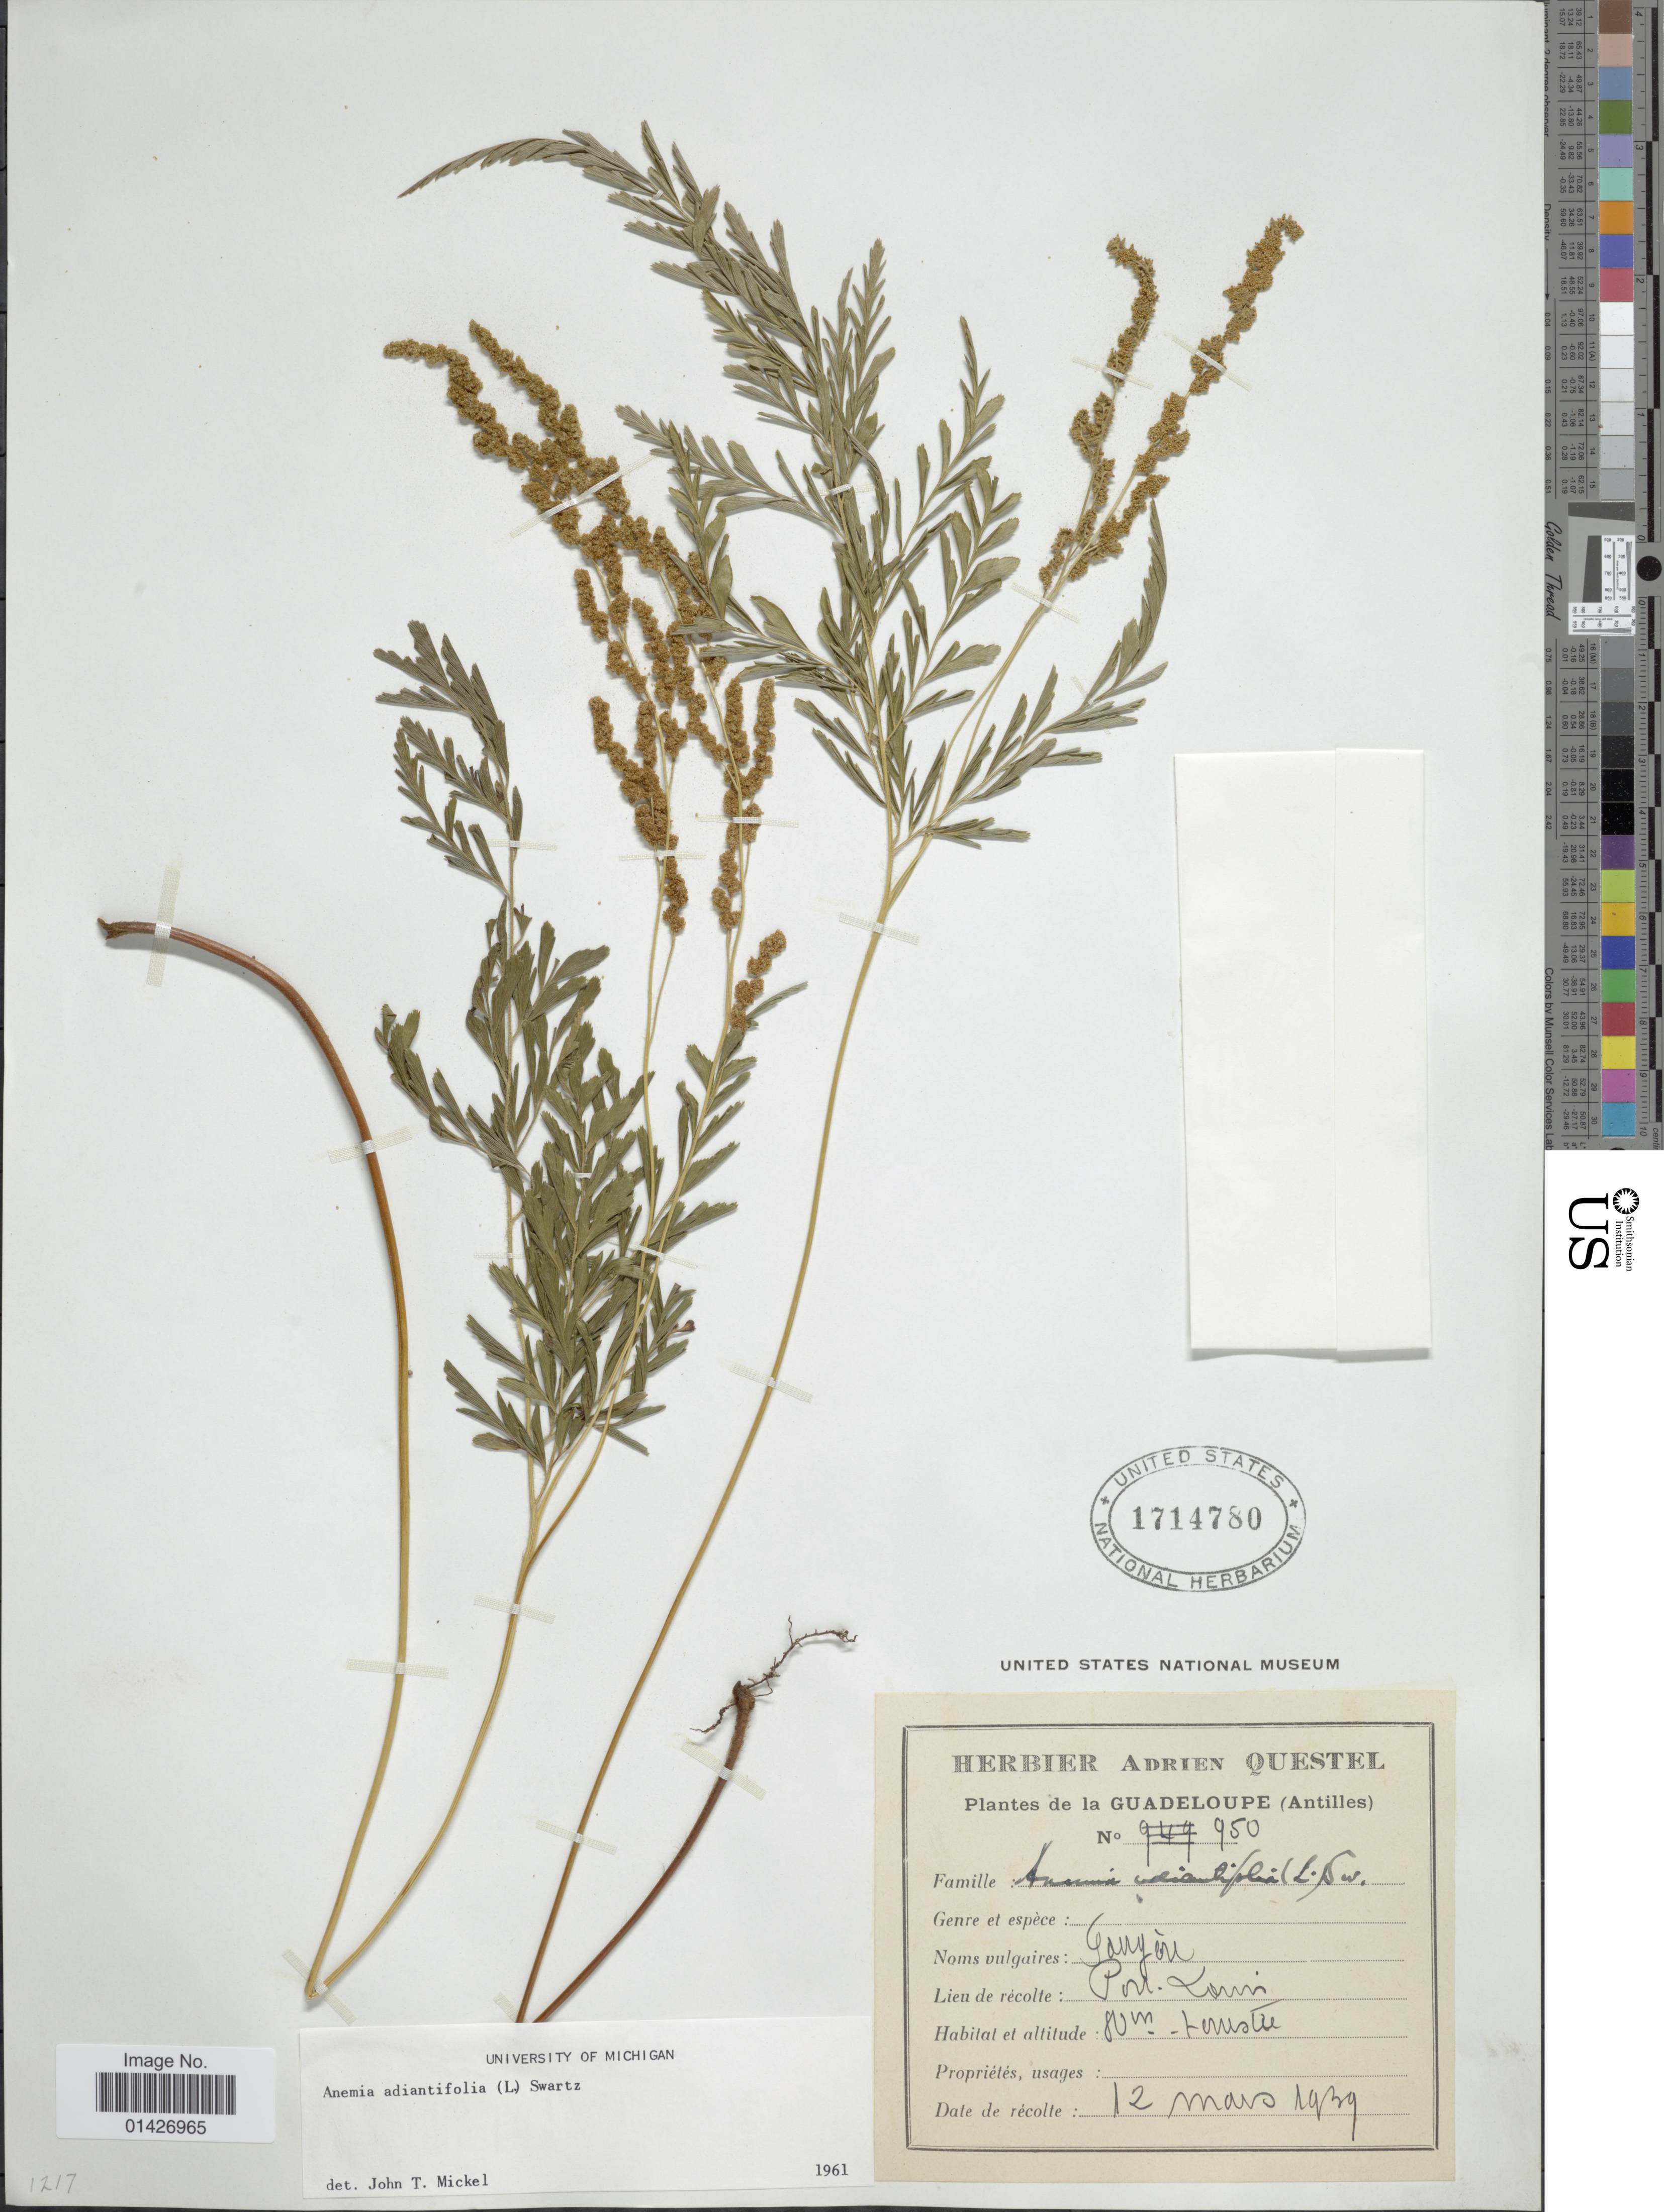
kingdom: Plantae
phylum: Tracheophyta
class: Polypodiopsida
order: Schizaeales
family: Anemiaceae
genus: Anemia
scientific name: Anemia adiantifolia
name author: (L.) Sw.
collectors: A. Questel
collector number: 950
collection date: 1939-03-12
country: Guadeloupe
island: Leeward Is.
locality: Port-Louis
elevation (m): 80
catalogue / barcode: US 1714780